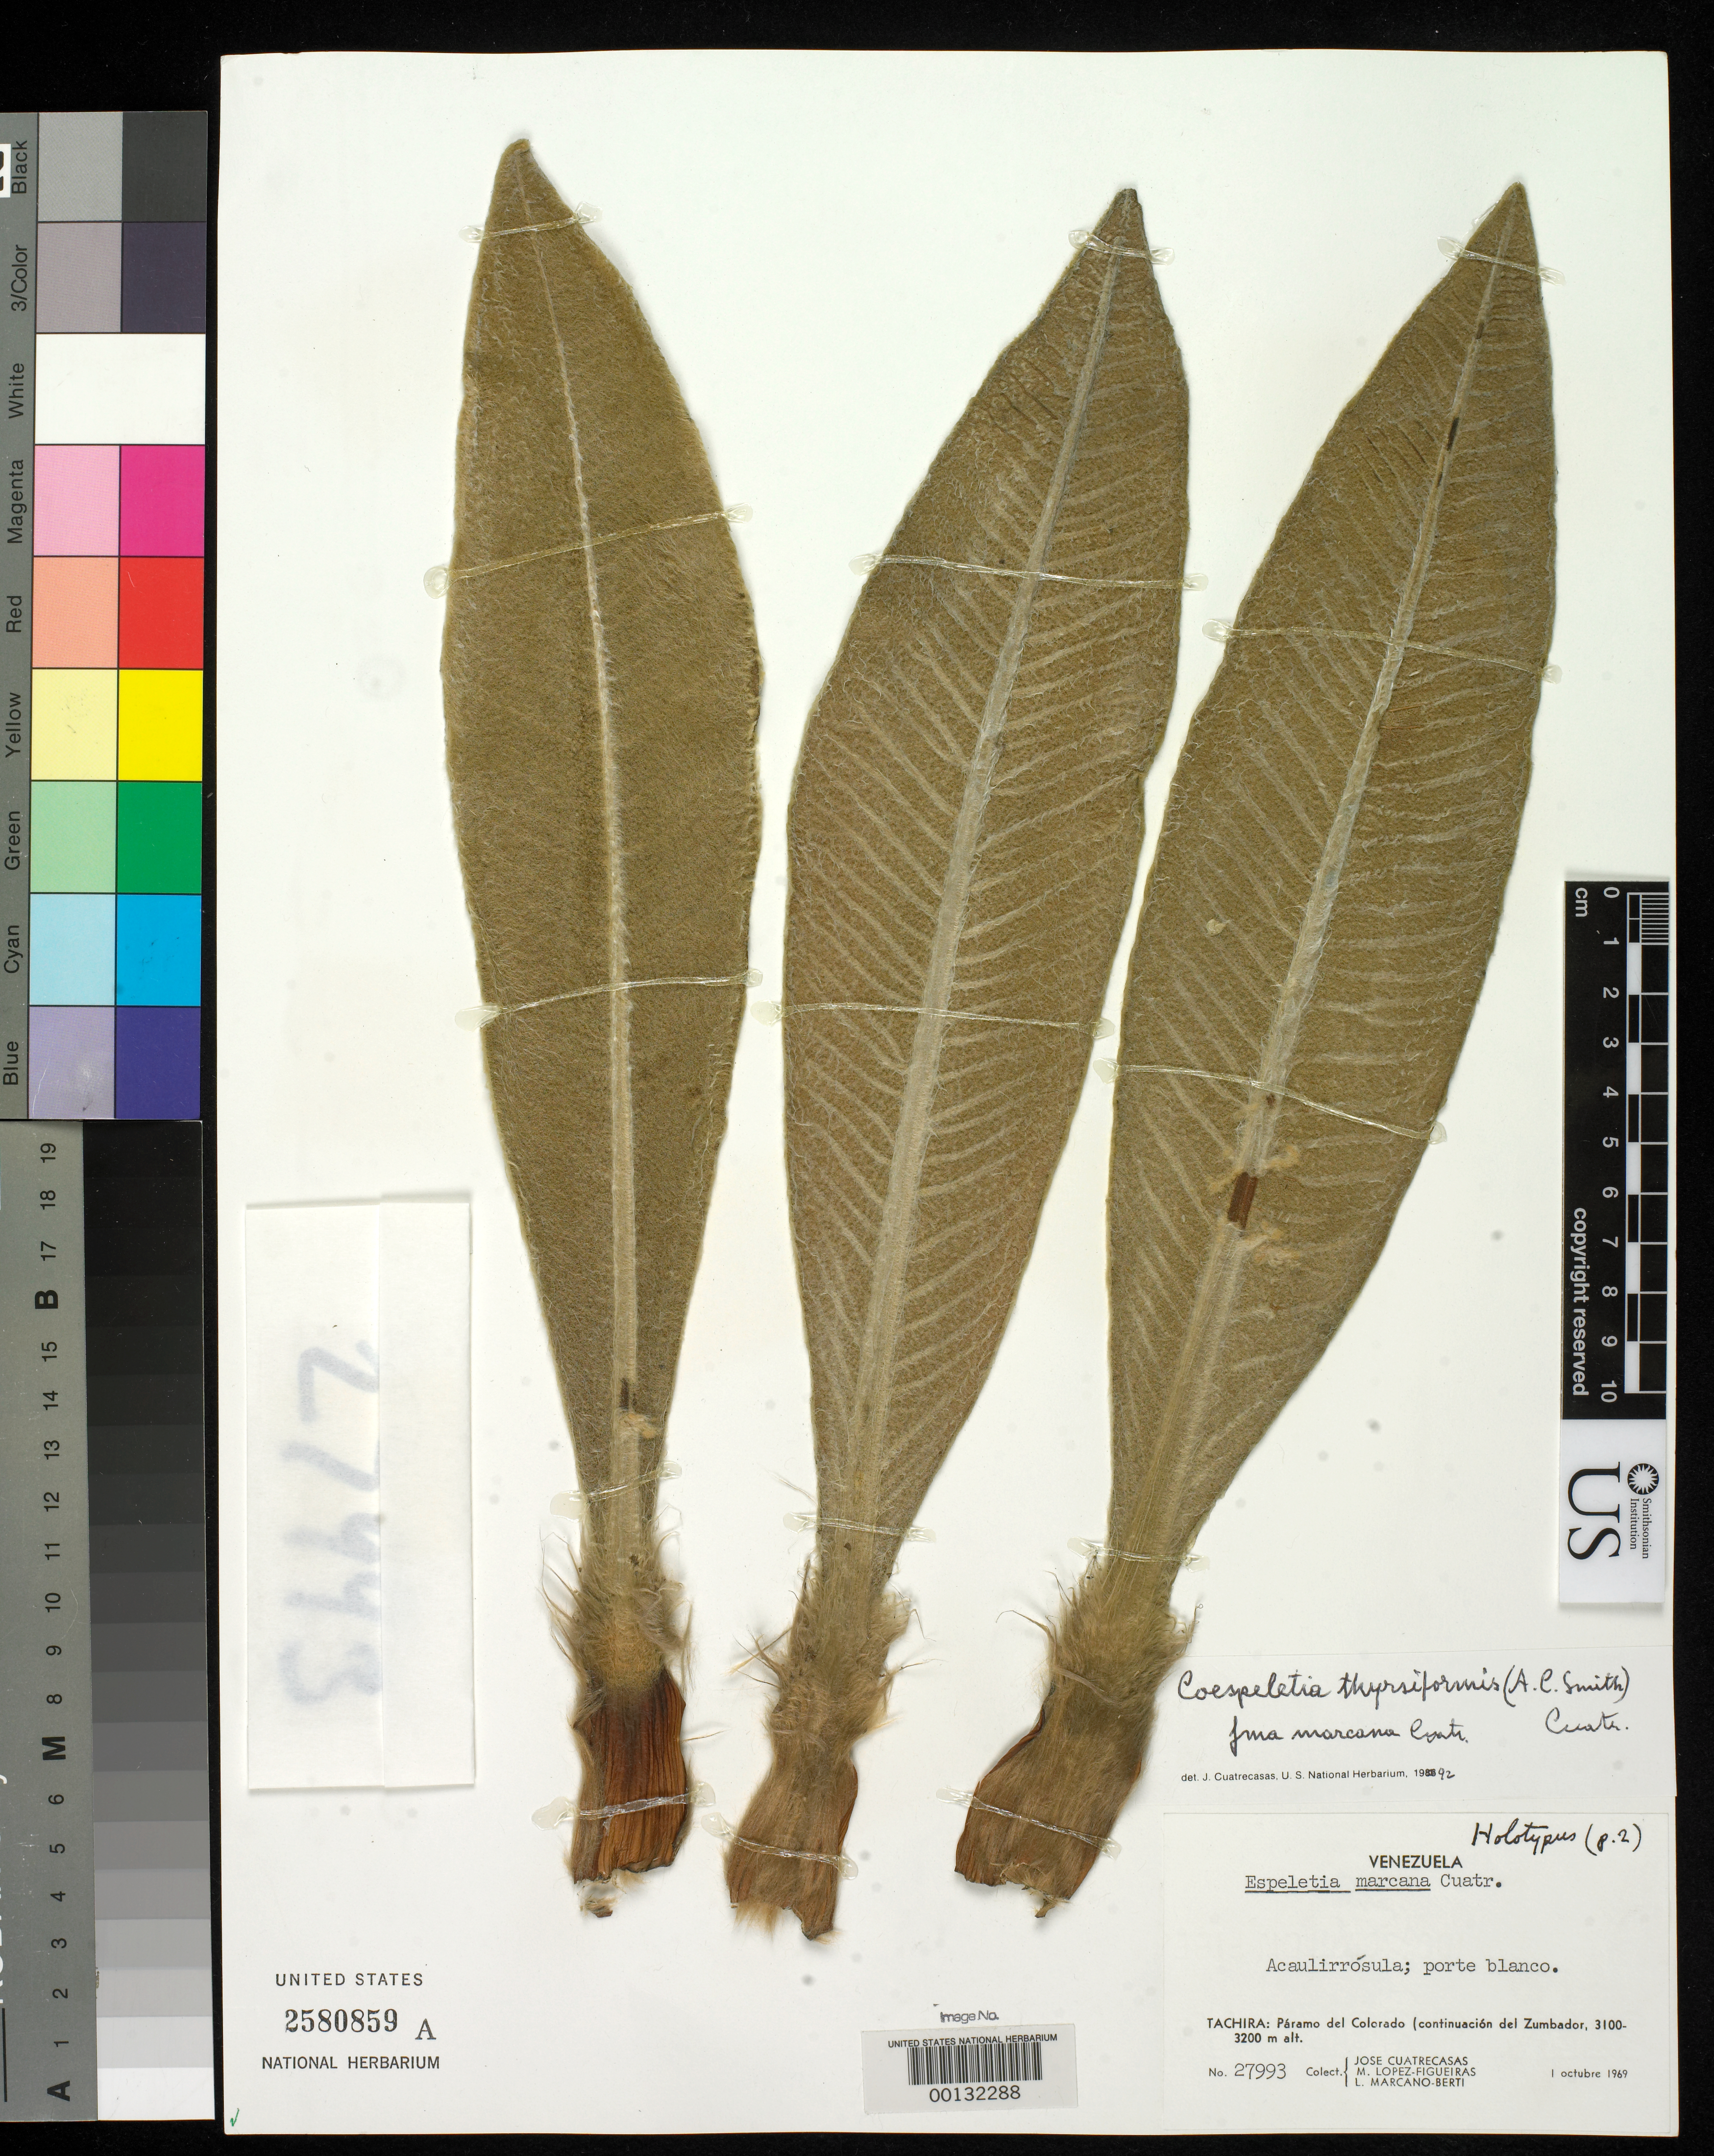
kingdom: Plantae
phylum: Tracheophyta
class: Magnoliopsida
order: Asterales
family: Asteraceae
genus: Espeletia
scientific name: Espeletia marcana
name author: Cuatrec.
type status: Holotype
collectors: J. Cuatrecasas, M. López Figueiras & L. Marcano-Berti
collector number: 27993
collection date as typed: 01 Oct 1969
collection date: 1969-10-01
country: Venezuela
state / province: Tachira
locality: Páramo del Colorado, continuacion del Zumbador. [Páramo del Colorado, continuation from Zumbador.]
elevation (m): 3100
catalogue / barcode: US 2580859A